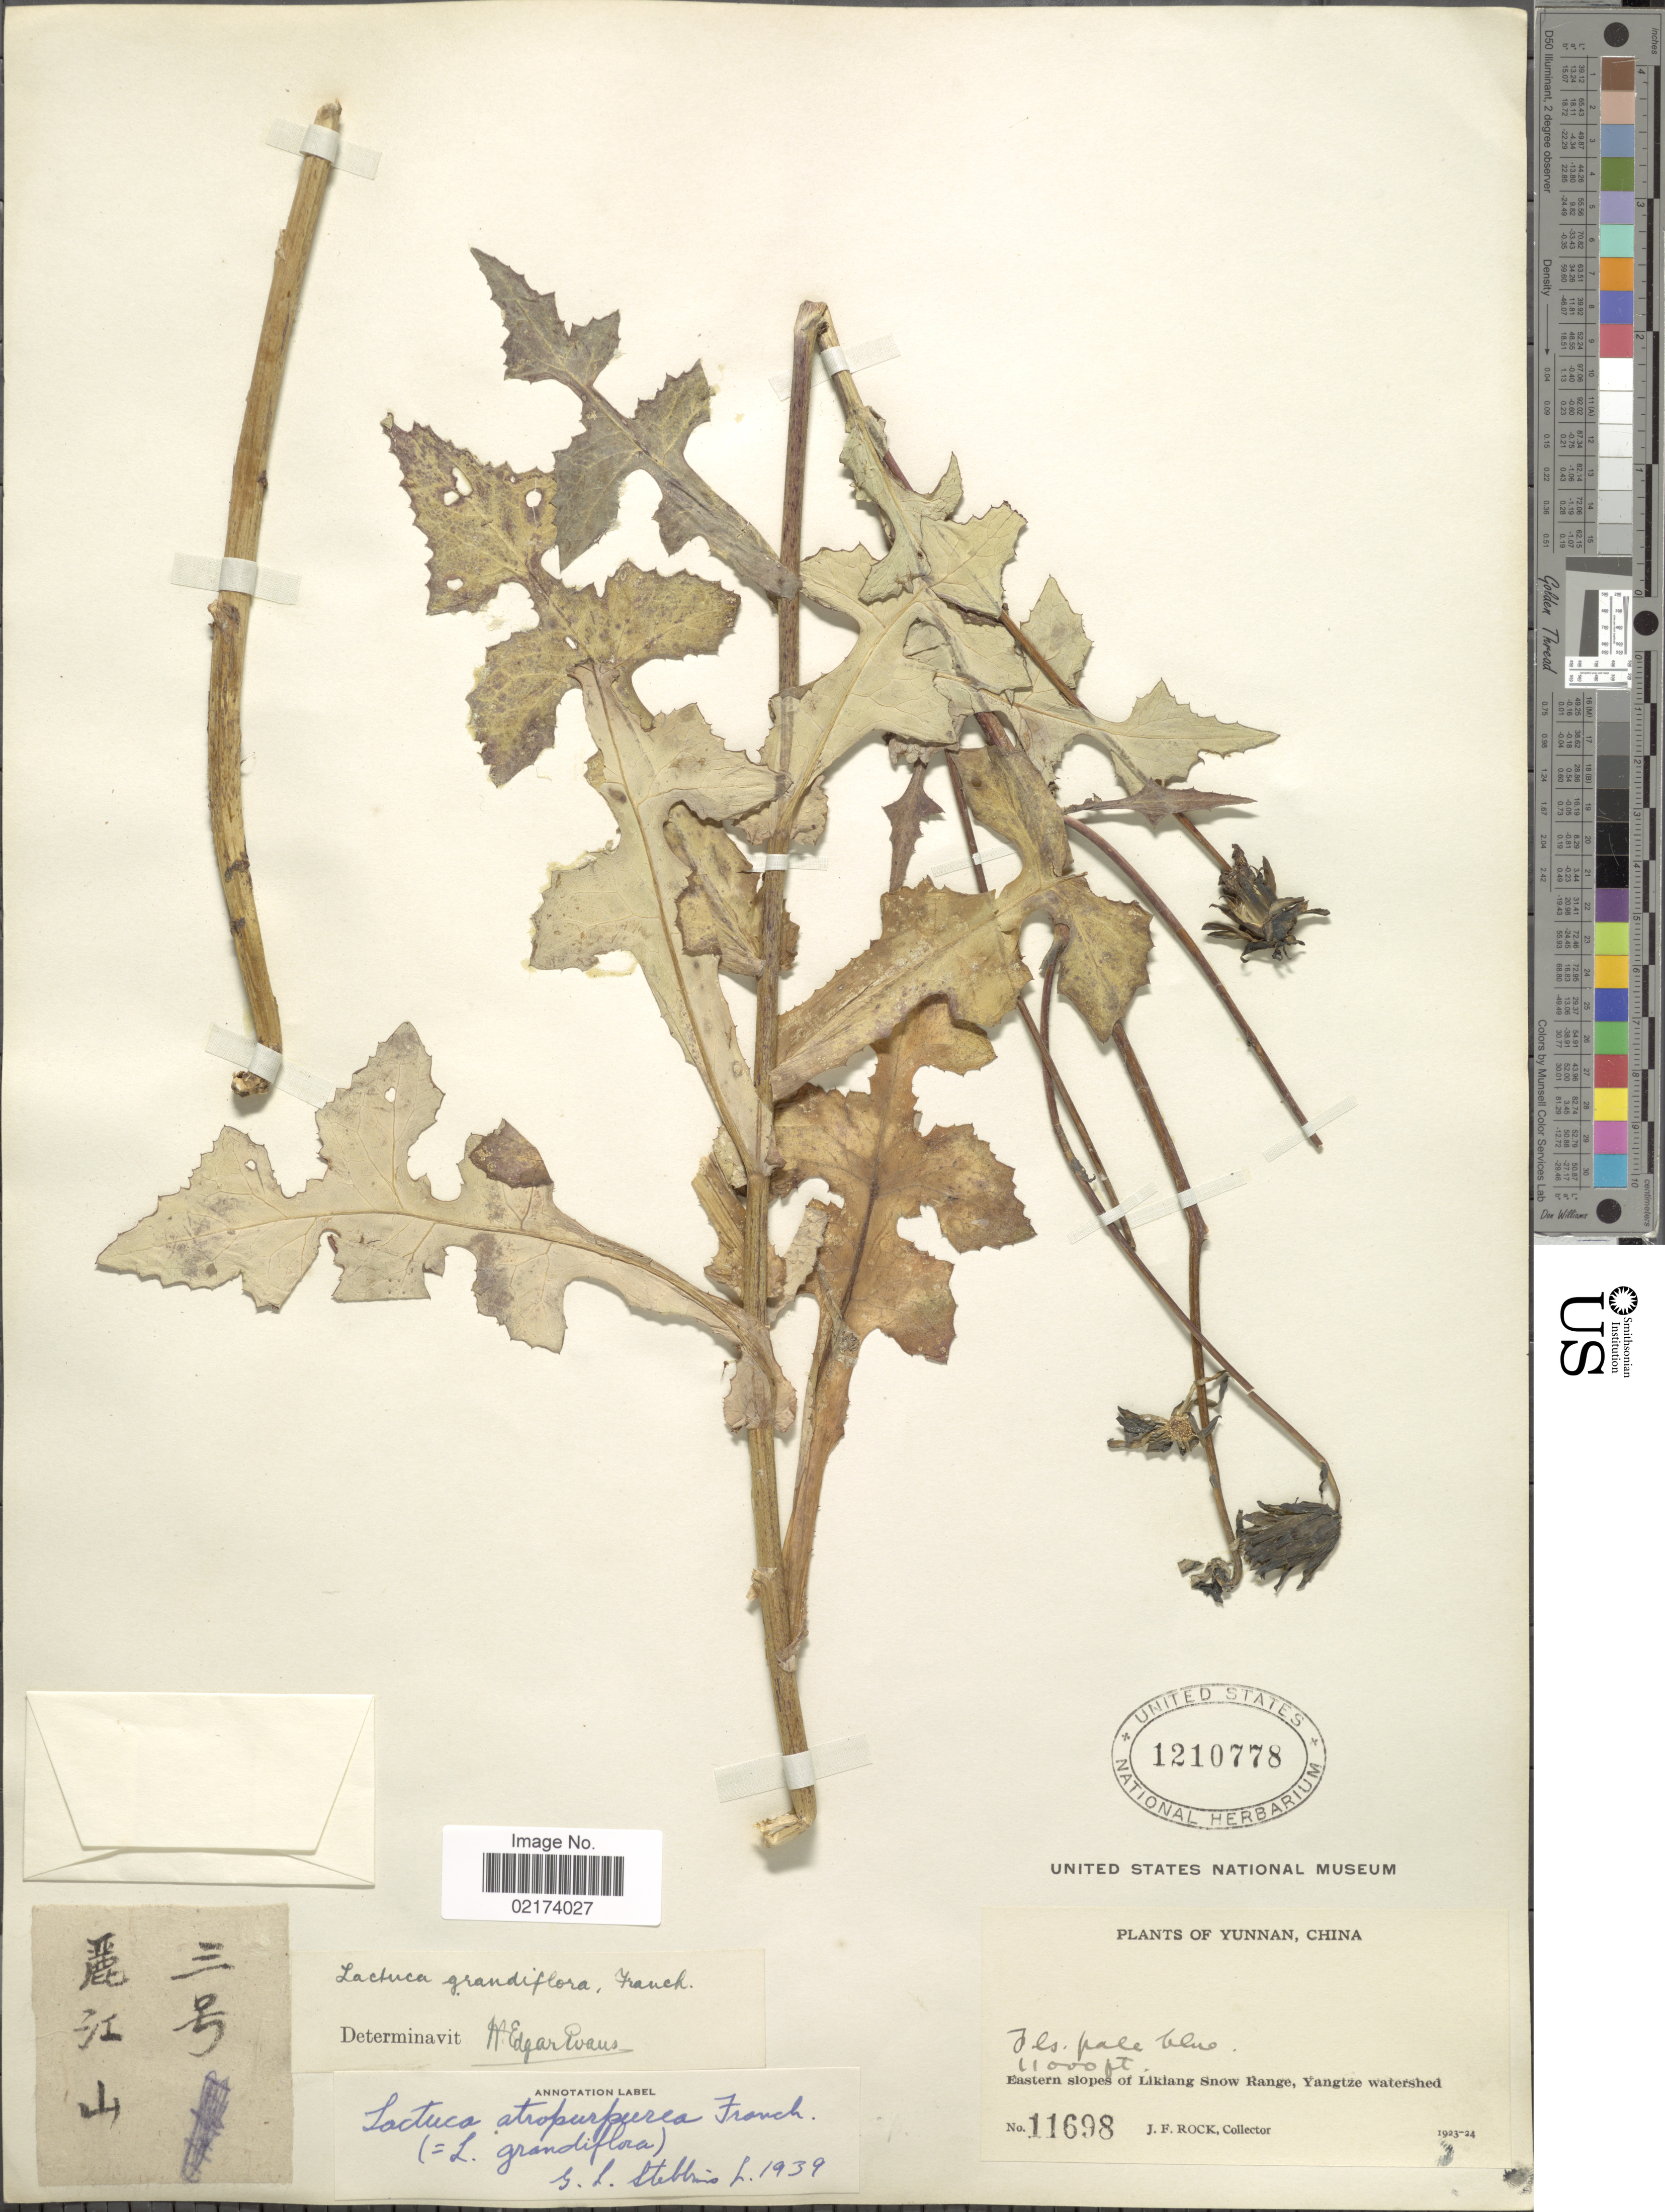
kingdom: Plantae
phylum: Tracheophyta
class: Magnoliopsida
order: Asterales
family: Asteraceae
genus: Dubyaea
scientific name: Dubyaea atropurpurea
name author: (Franch.) Stebbins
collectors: J. F. Rock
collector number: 11698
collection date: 1923/1924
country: China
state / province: Yunnan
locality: Eastern slopes of Likiang Snow Range, Yangtze watershed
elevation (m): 3353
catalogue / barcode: US 1210778